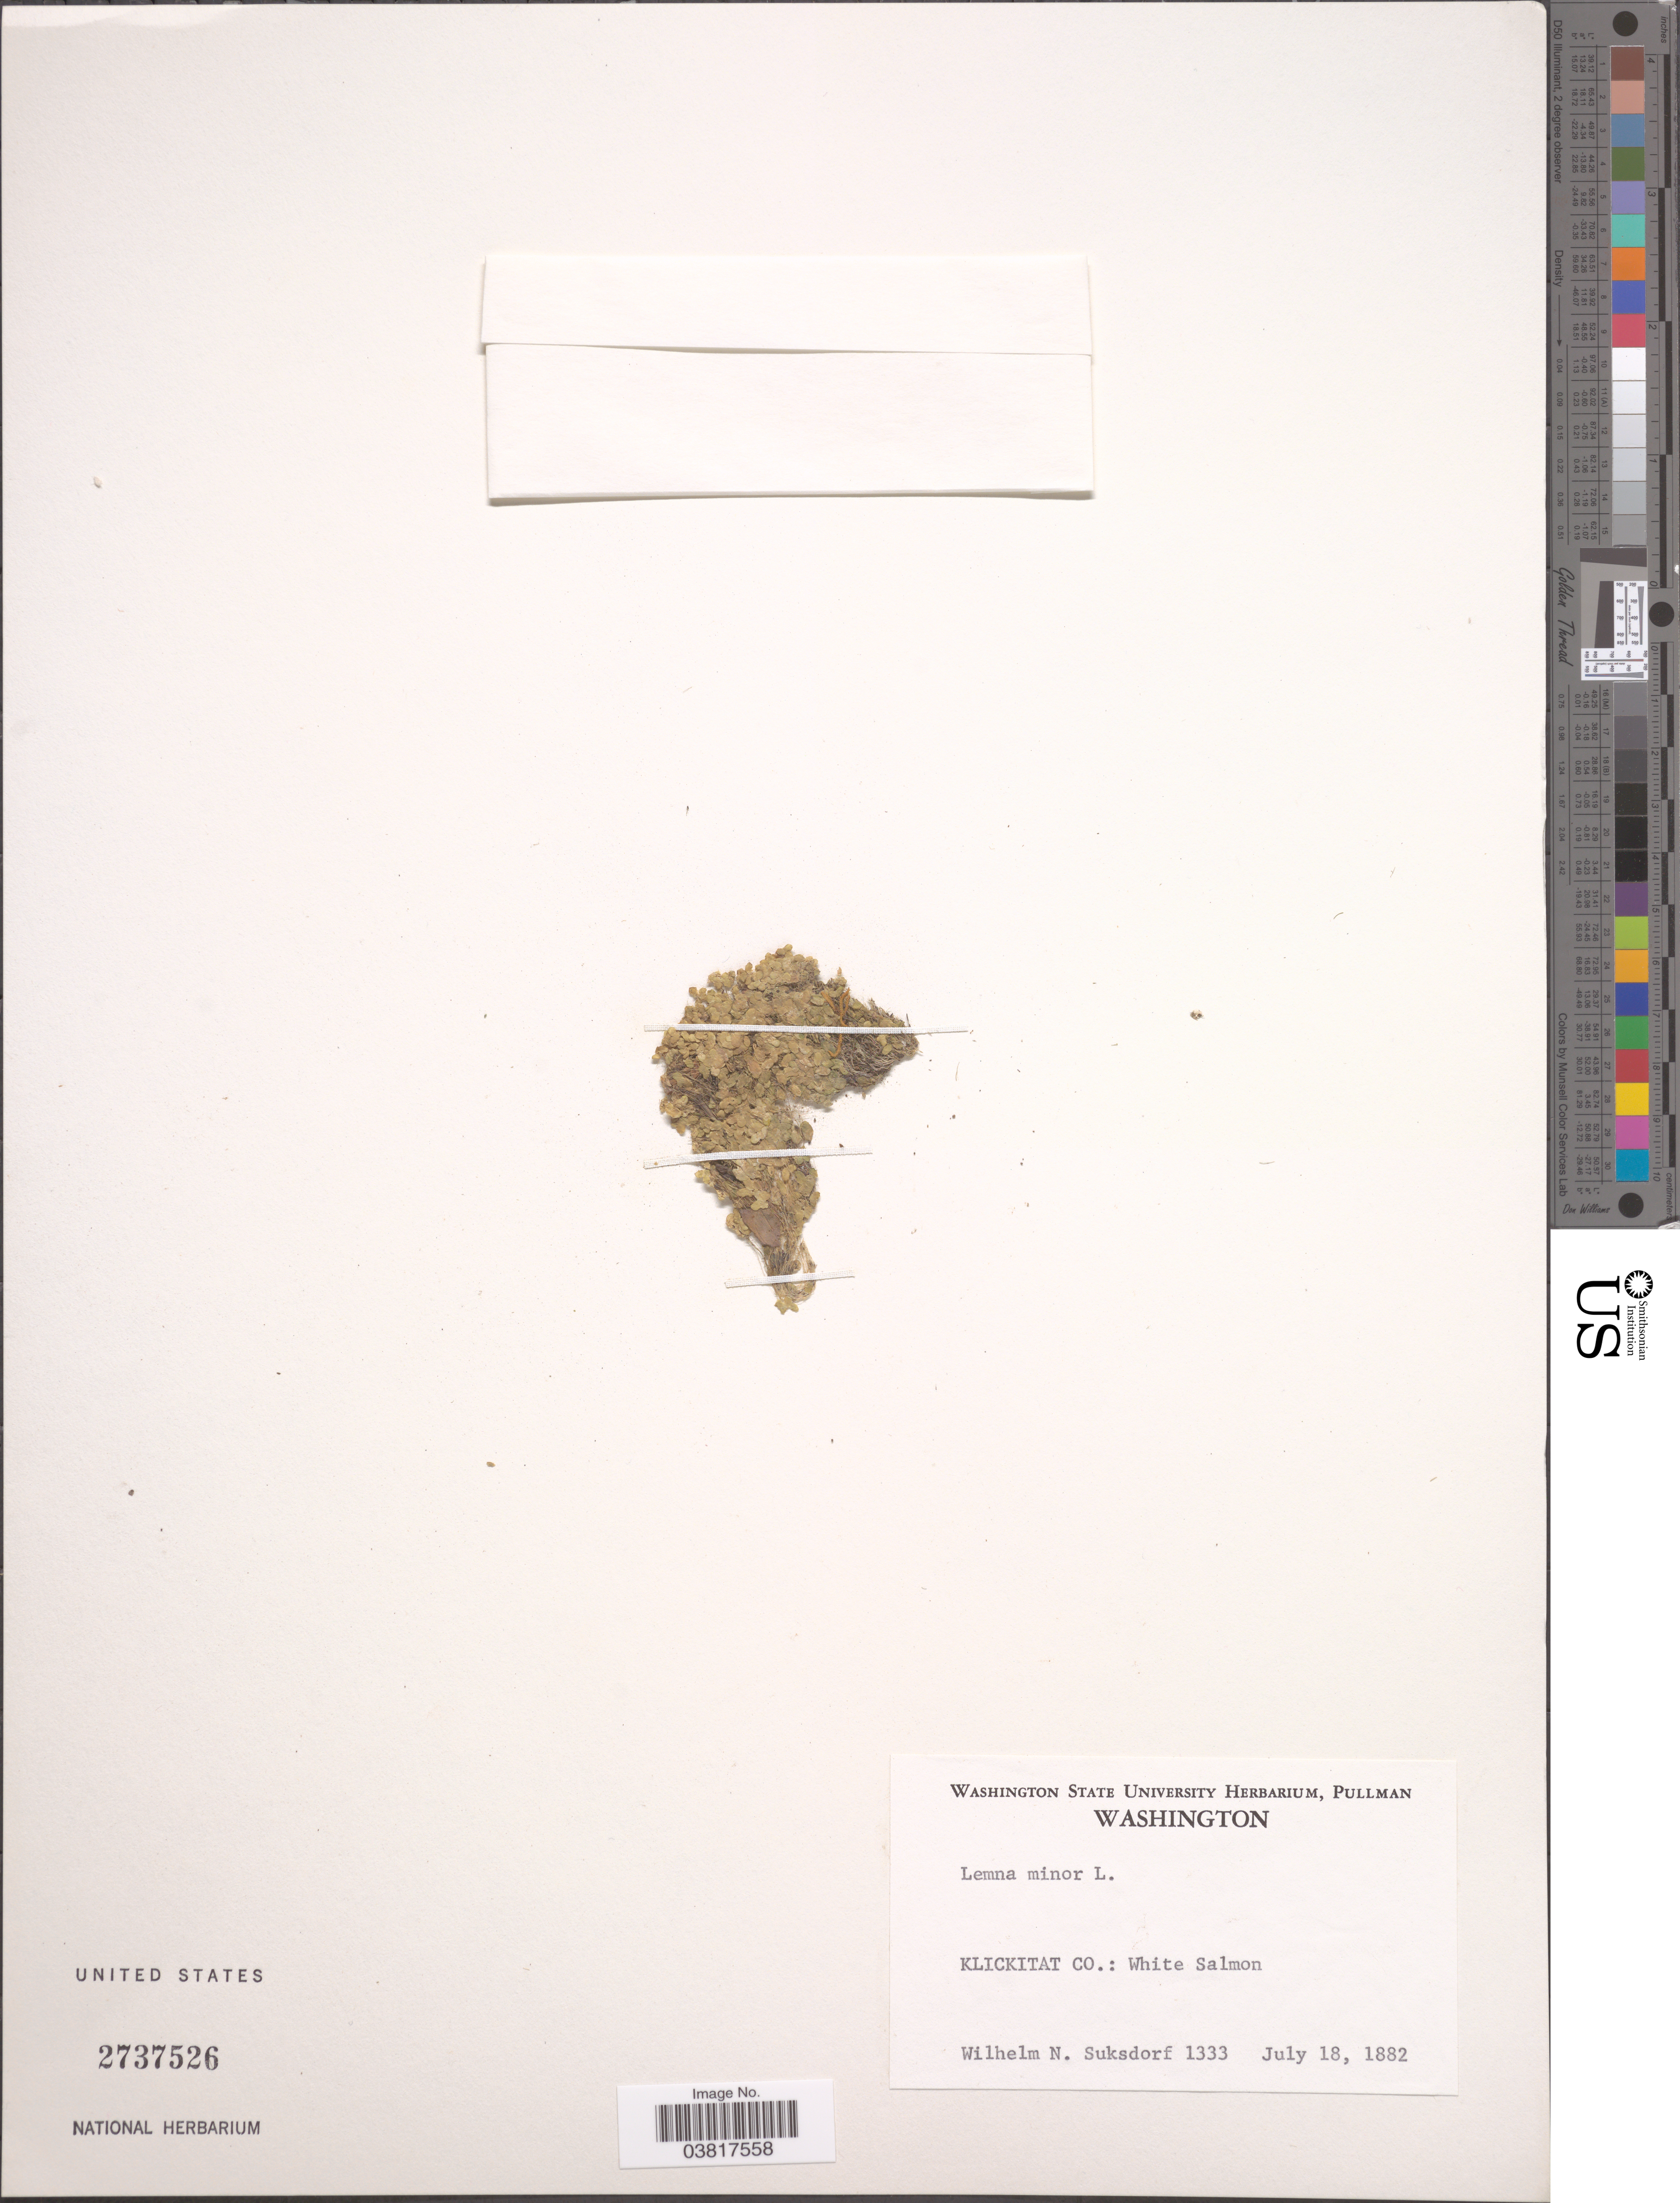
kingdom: Plantae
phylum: Tracheophyta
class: Liliopsida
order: Alismatales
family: Araceae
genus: Lemna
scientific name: Lemna minor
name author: L.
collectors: W. N. Suksdorf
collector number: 1333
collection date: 1882-07-18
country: United States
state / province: Washington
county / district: Klickitat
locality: Klickitat Co.: White Salmon.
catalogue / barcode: US 2737526